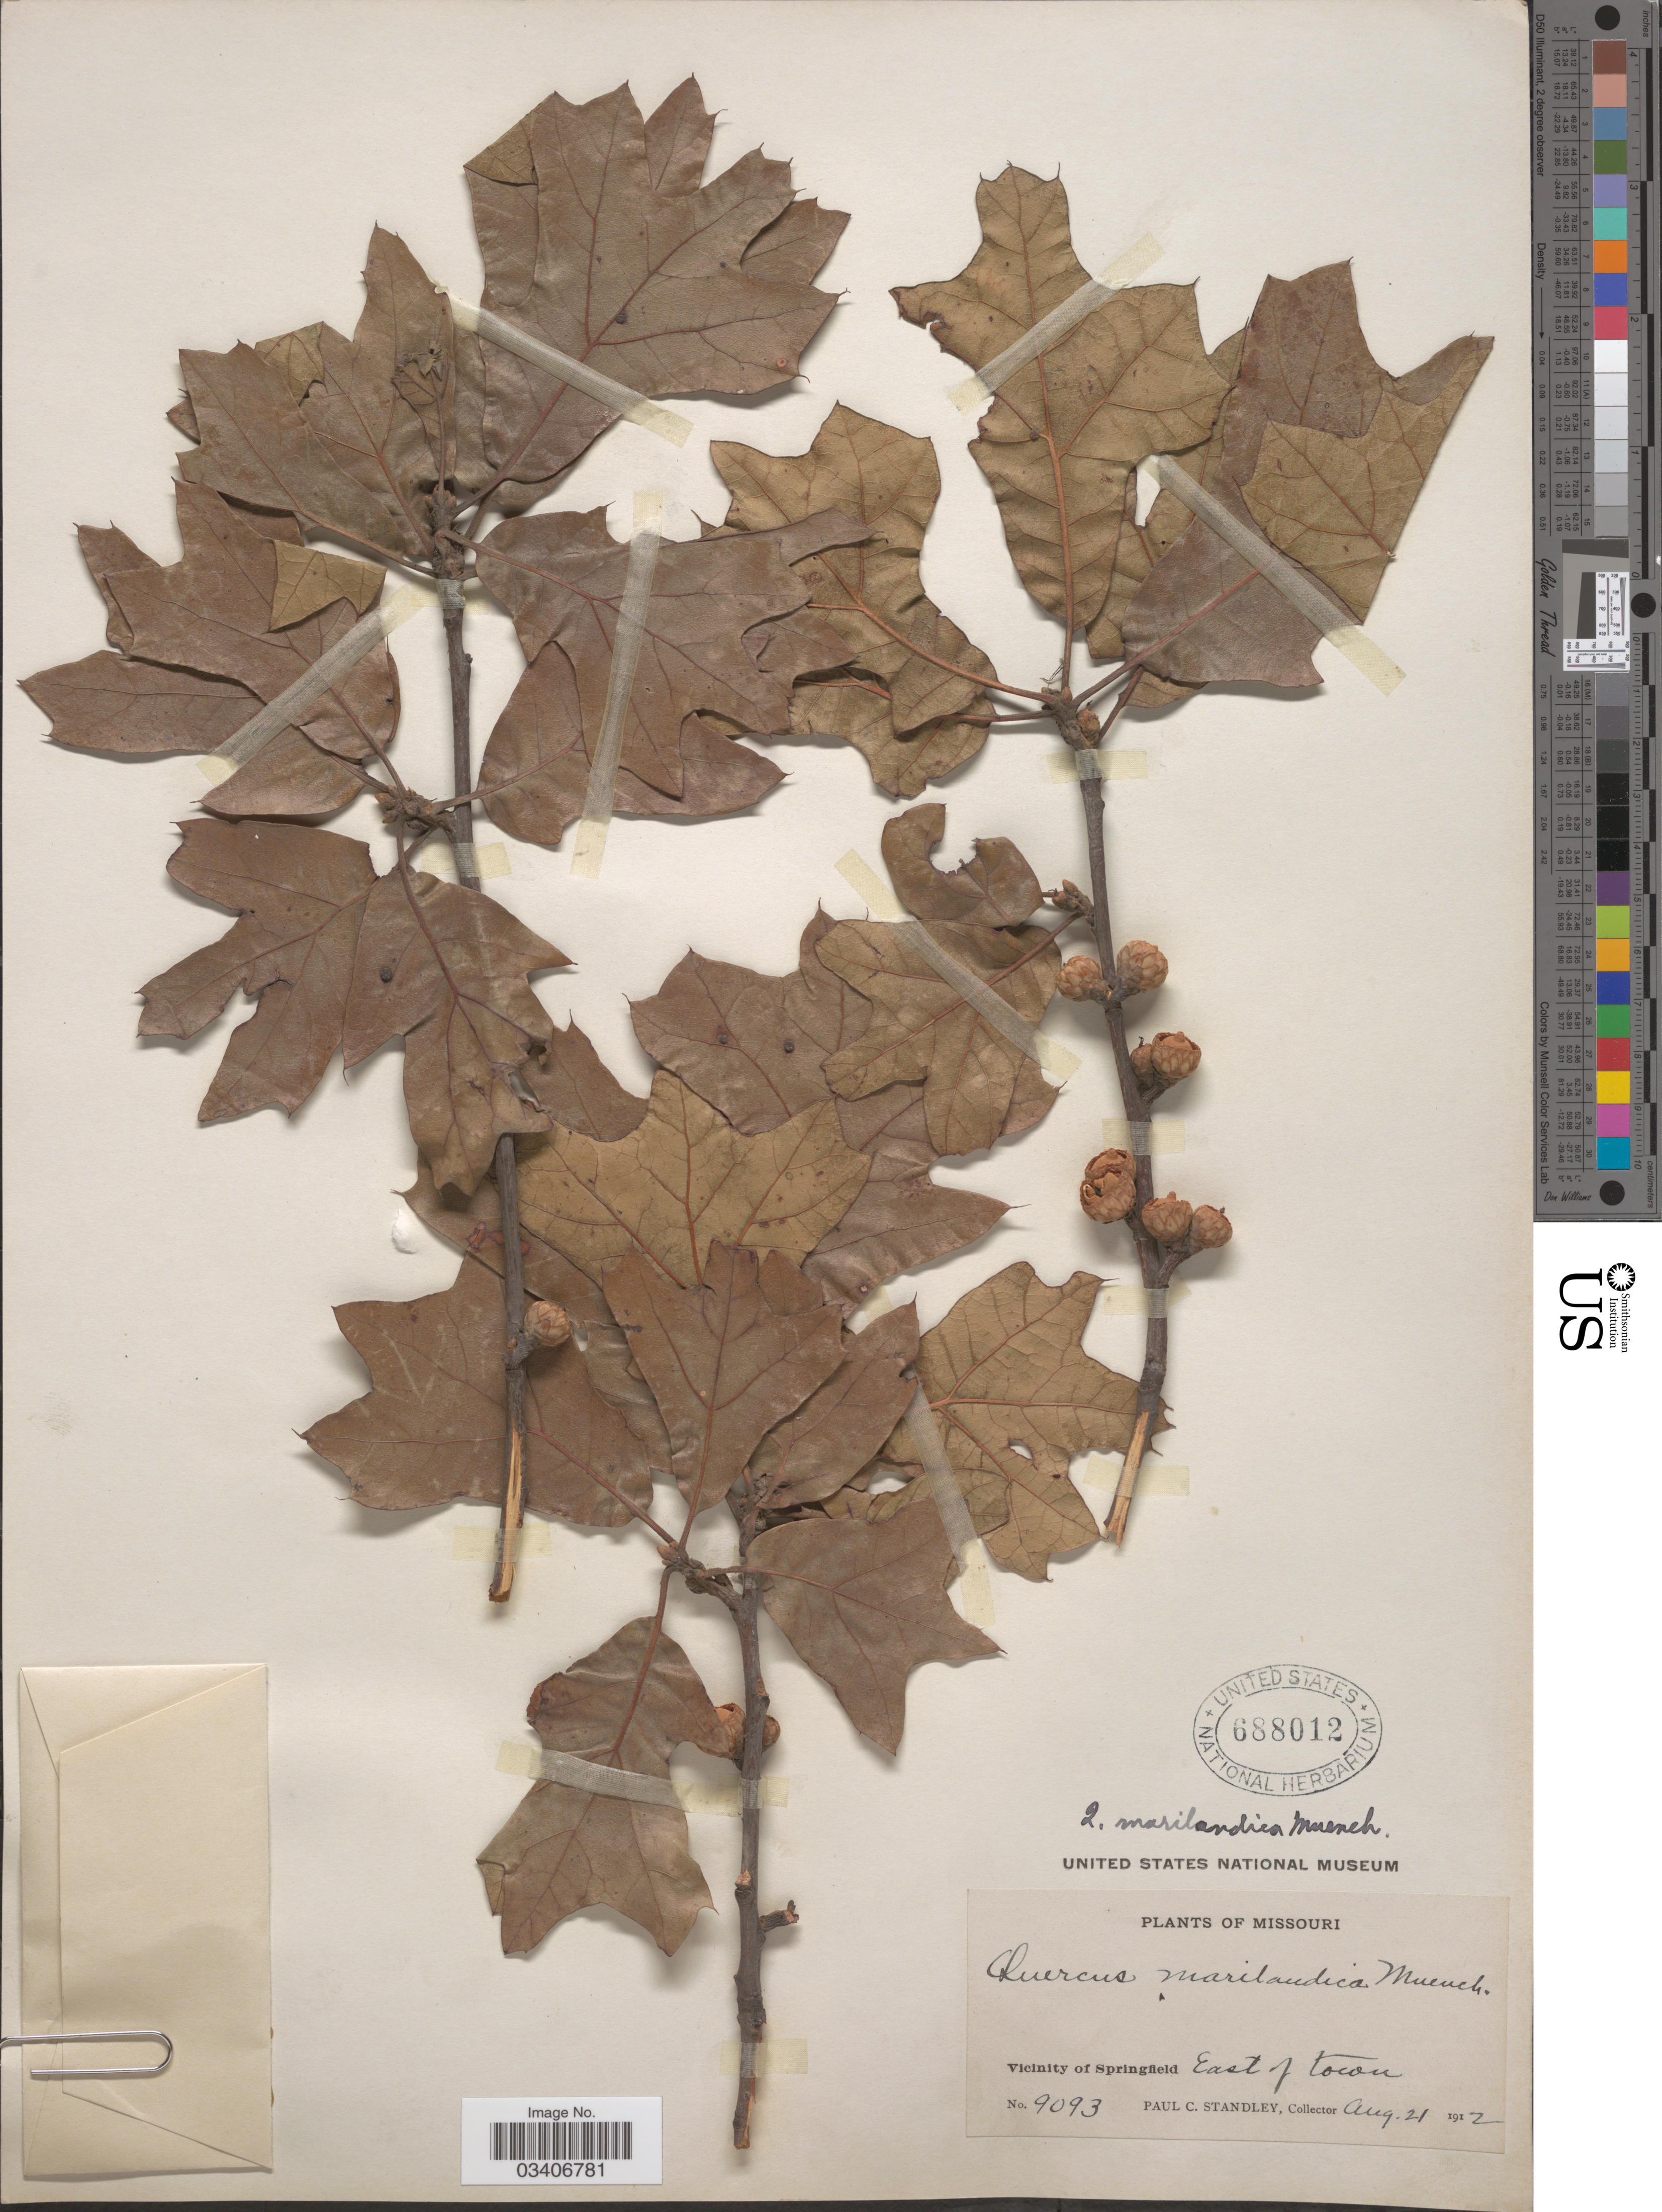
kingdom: Plantae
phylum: Tracheophyta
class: Magnoliopsida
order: Fagales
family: Fagaceae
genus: Quercus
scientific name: Quercus marilandica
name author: (L.) Münchh.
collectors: P. C. Standley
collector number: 9093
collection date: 1912-08-21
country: United States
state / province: Missouri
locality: Vicinity of Springfield East of town.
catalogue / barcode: US 688012